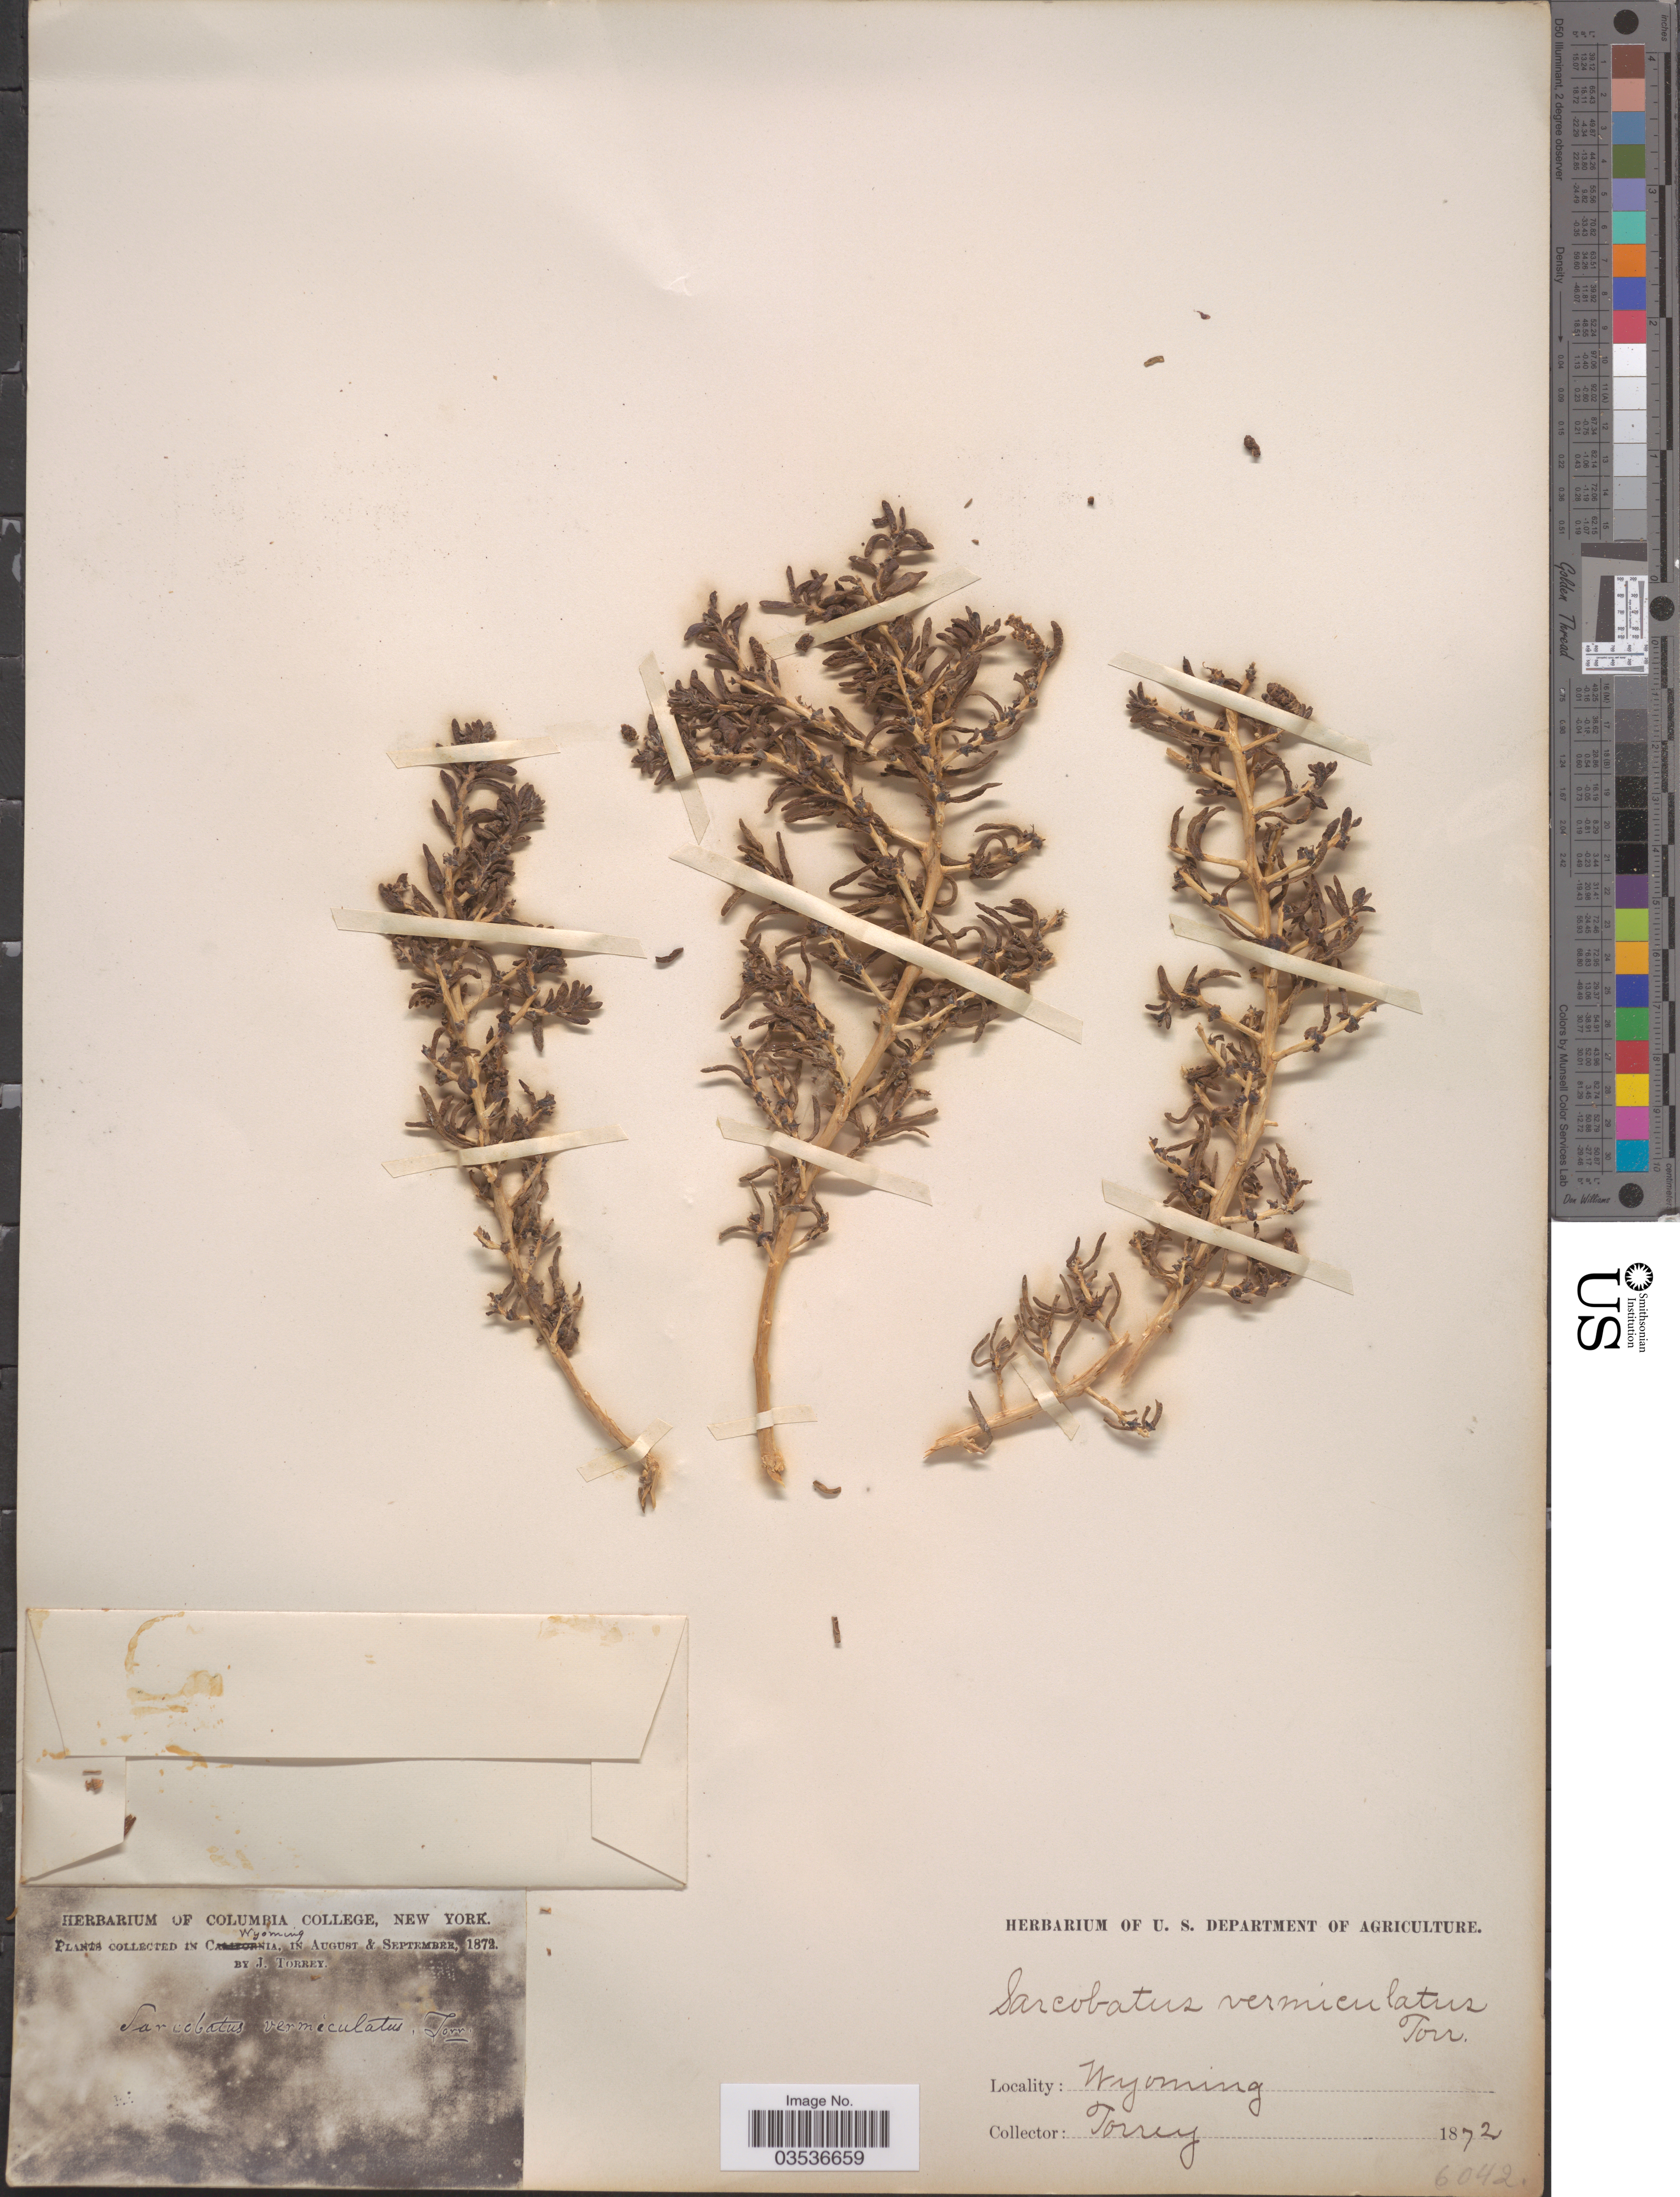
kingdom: Plantae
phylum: Tracheophyta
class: Magnoliopsida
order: Caryophyllales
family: Sarcobataceae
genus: Sarcobatus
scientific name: Sarcobatus vermiculatus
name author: (Hook.) Torr.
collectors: J. Torrey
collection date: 1872-08/1872-09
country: United States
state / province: Wyoming